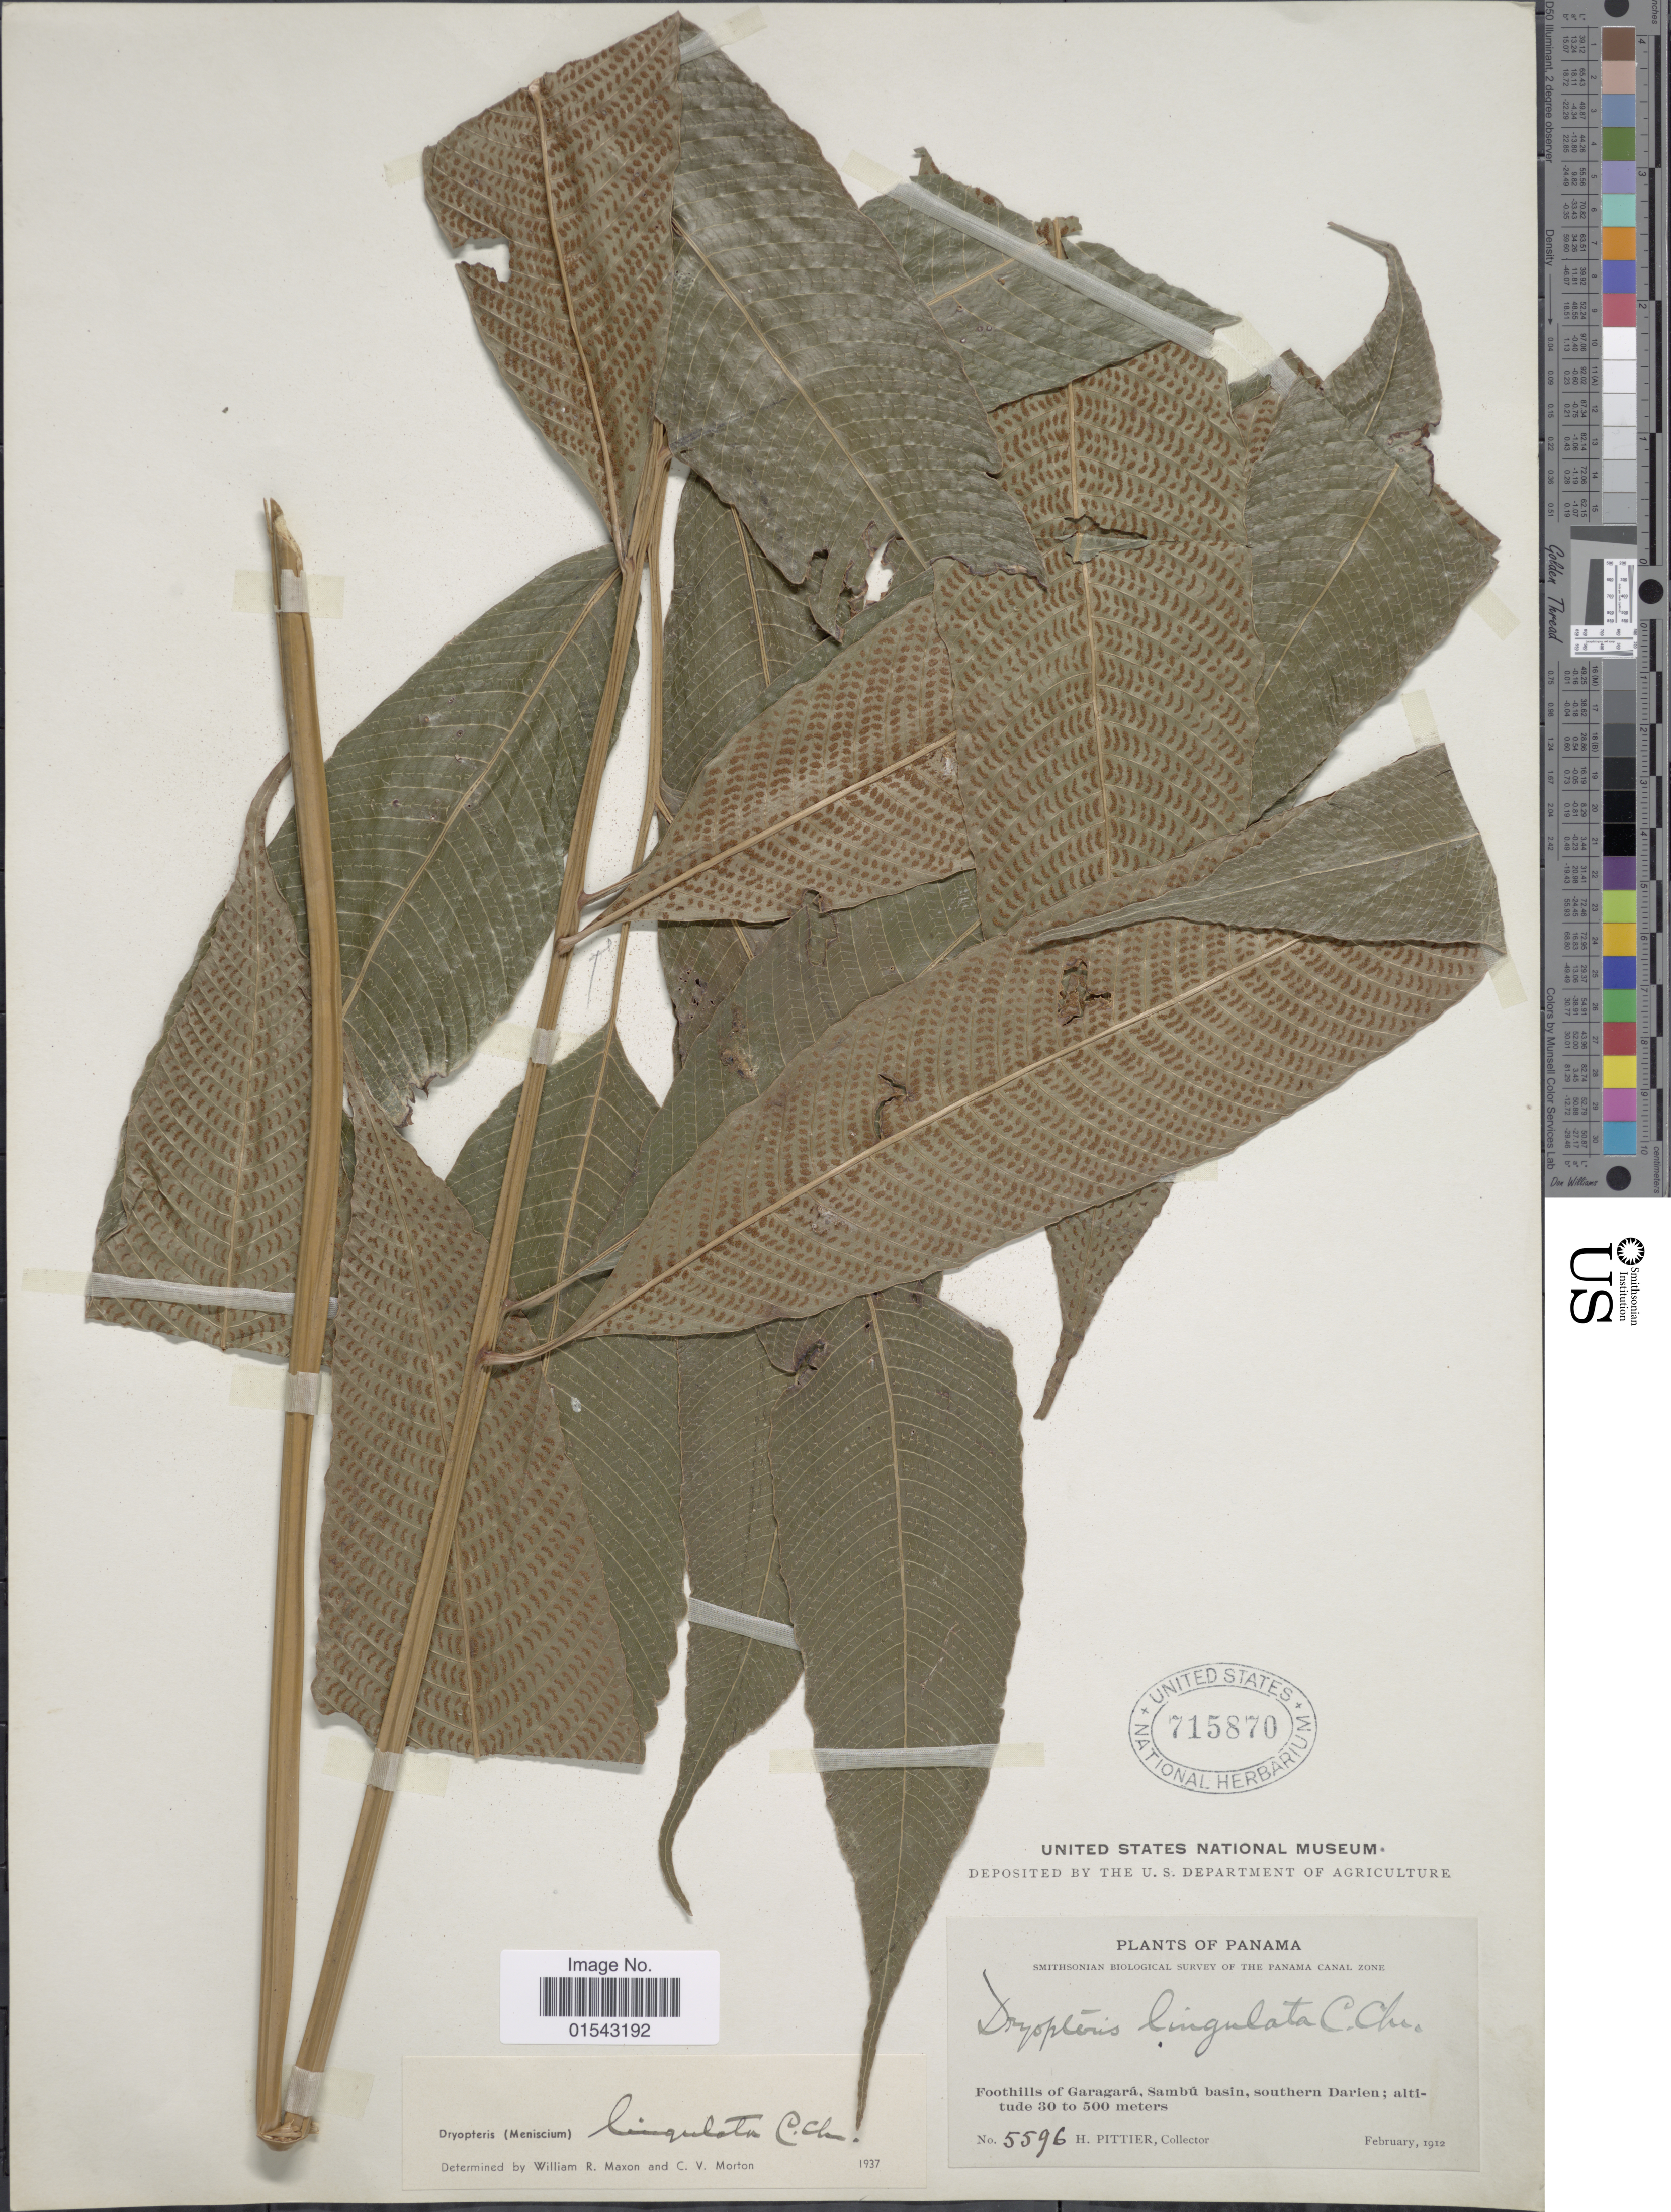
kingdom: Plantae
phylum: Tracheophyta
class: Polypodiopsida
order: Polypodiales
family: Thelypteridaceae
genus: Meniscium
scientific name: Meniscium lingulatum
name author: (C. Chr.) Pic. Serm.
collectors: H. F. Pittier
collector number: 5596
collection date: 1912-02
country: Panama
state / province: Darién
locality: Foothills of Garagara, Sambu Basin, southern Darien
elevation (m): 30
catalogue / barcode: US 715870